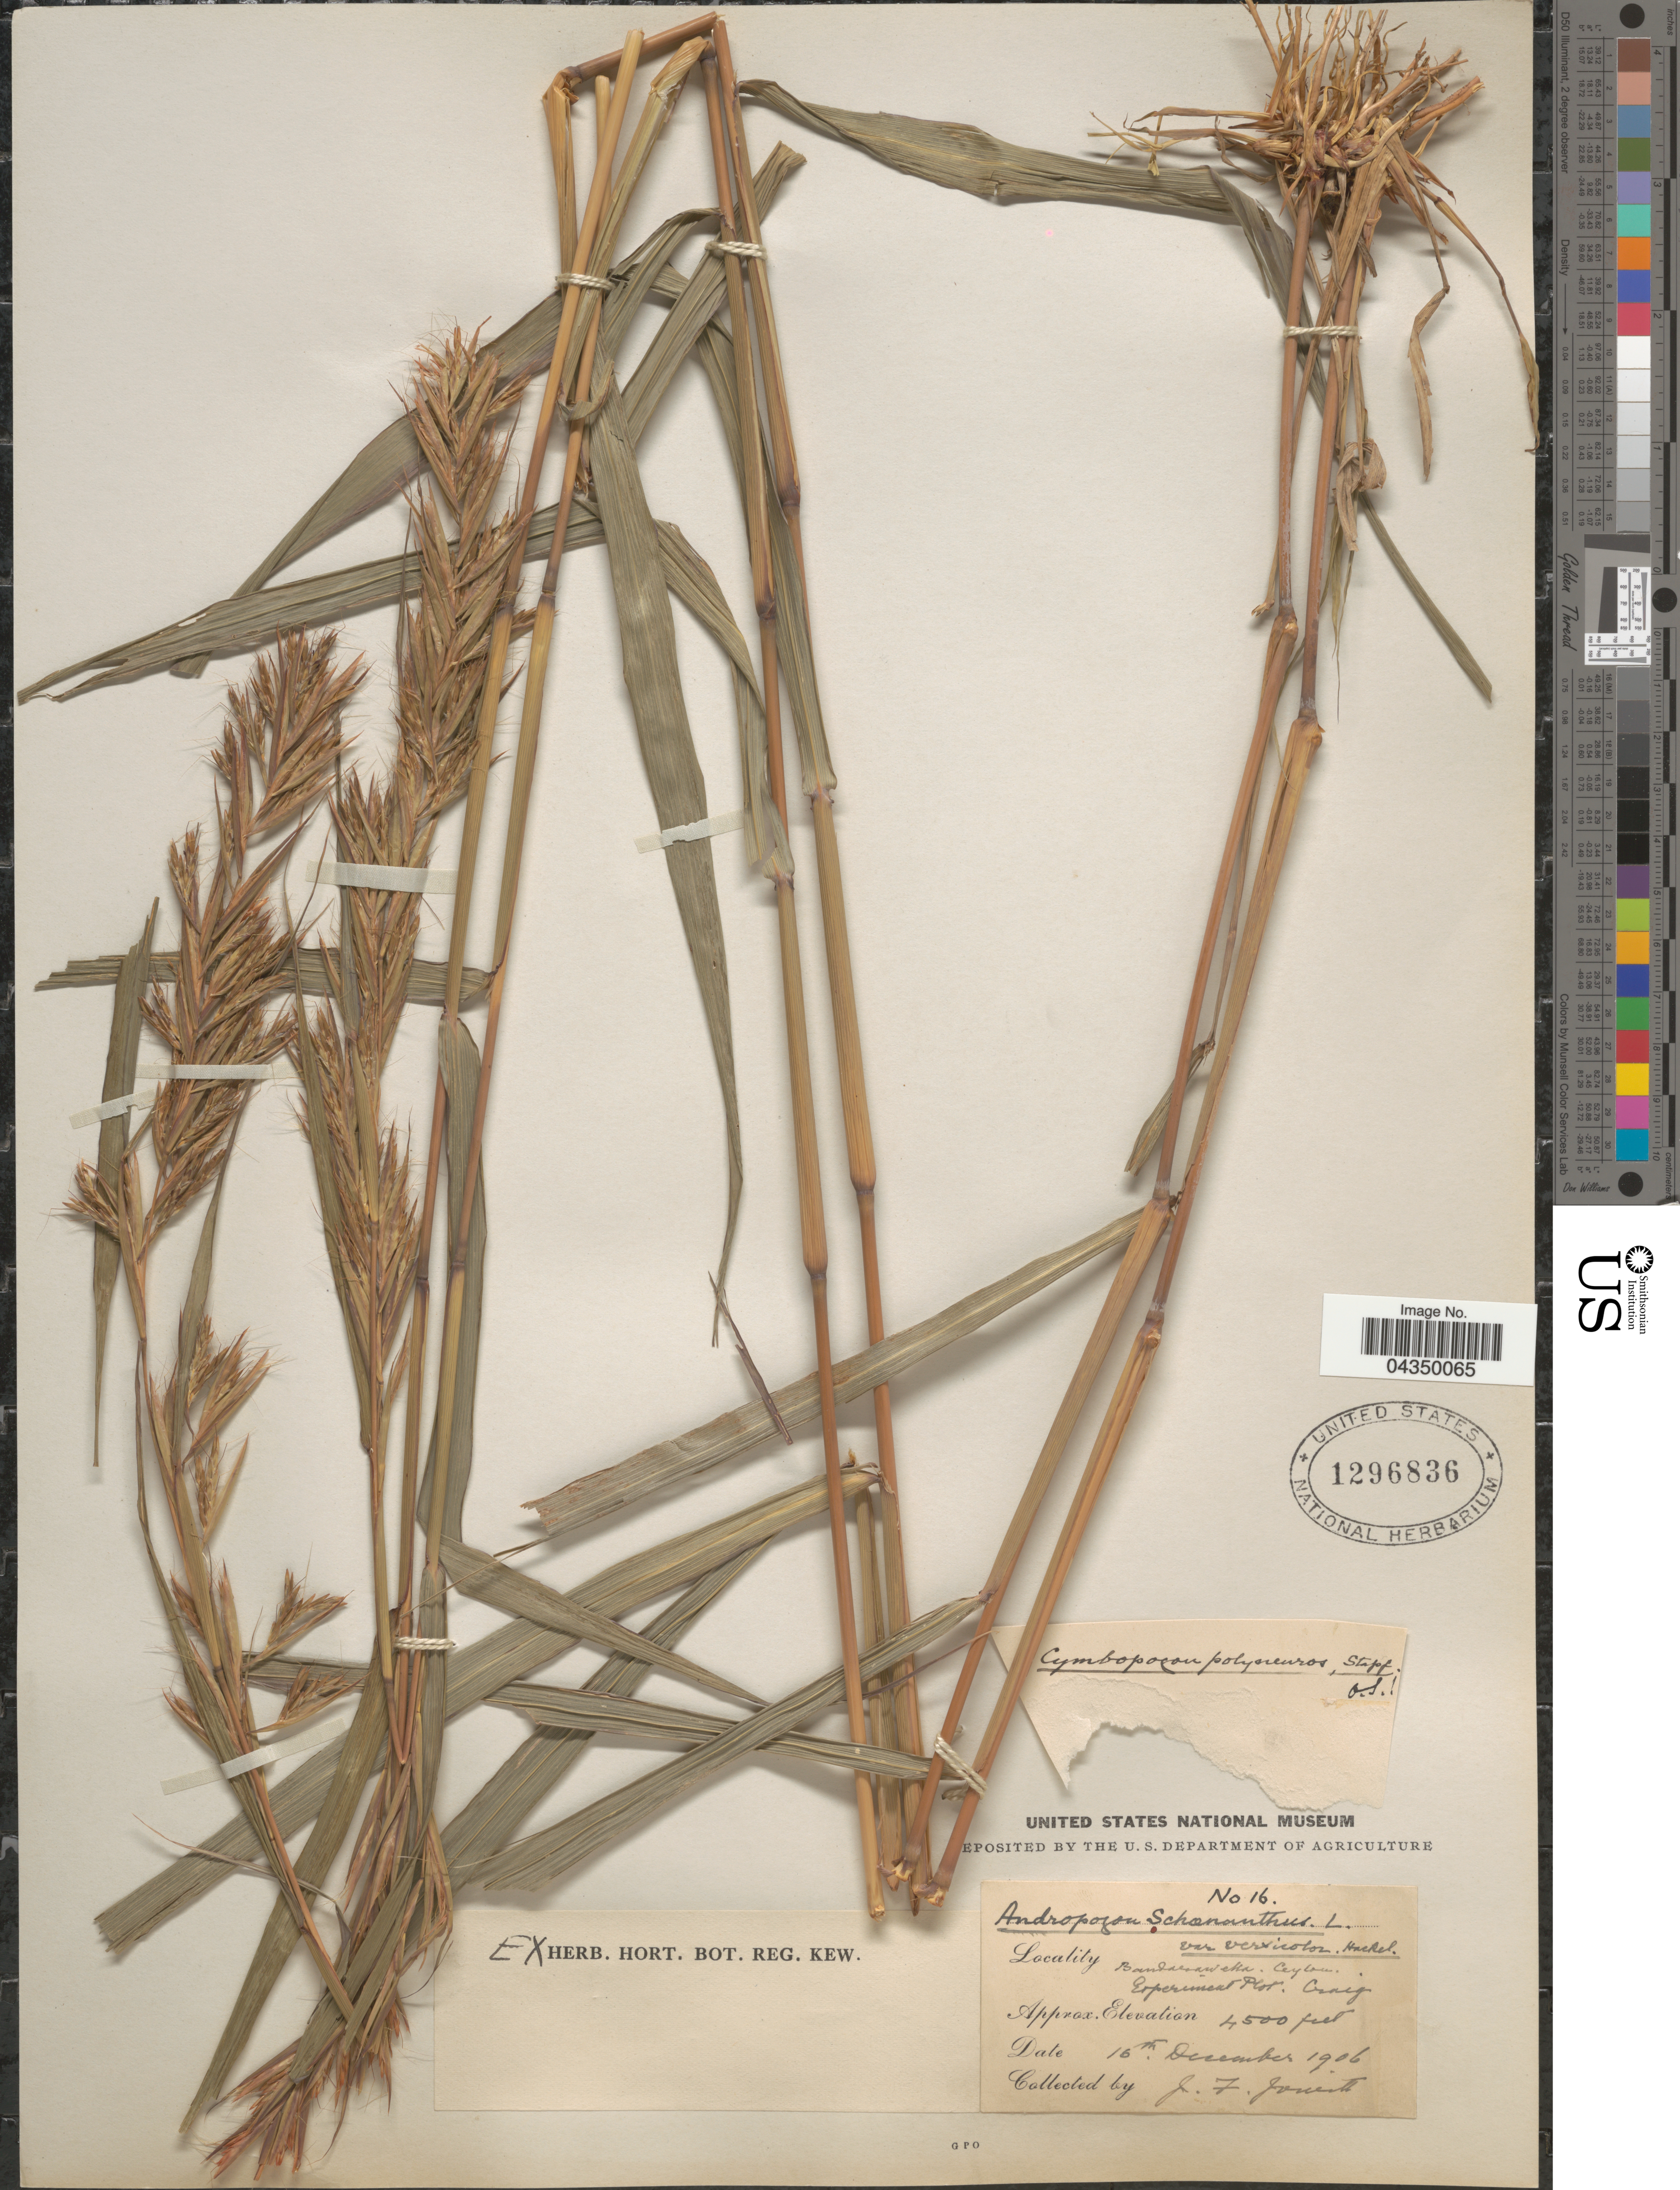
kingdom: Plantae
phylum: Tracheophyta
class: Liliopsida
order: Poales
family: Poaceae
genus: Cymbopogon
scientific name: Cymbopogon polyneuros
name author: Stapf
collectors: J. Jowitt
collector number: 16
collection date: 1906-12-16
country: Sri Lanka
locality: Bandarawalla. Ceylon.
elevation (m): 1372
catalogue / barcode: US 1296836